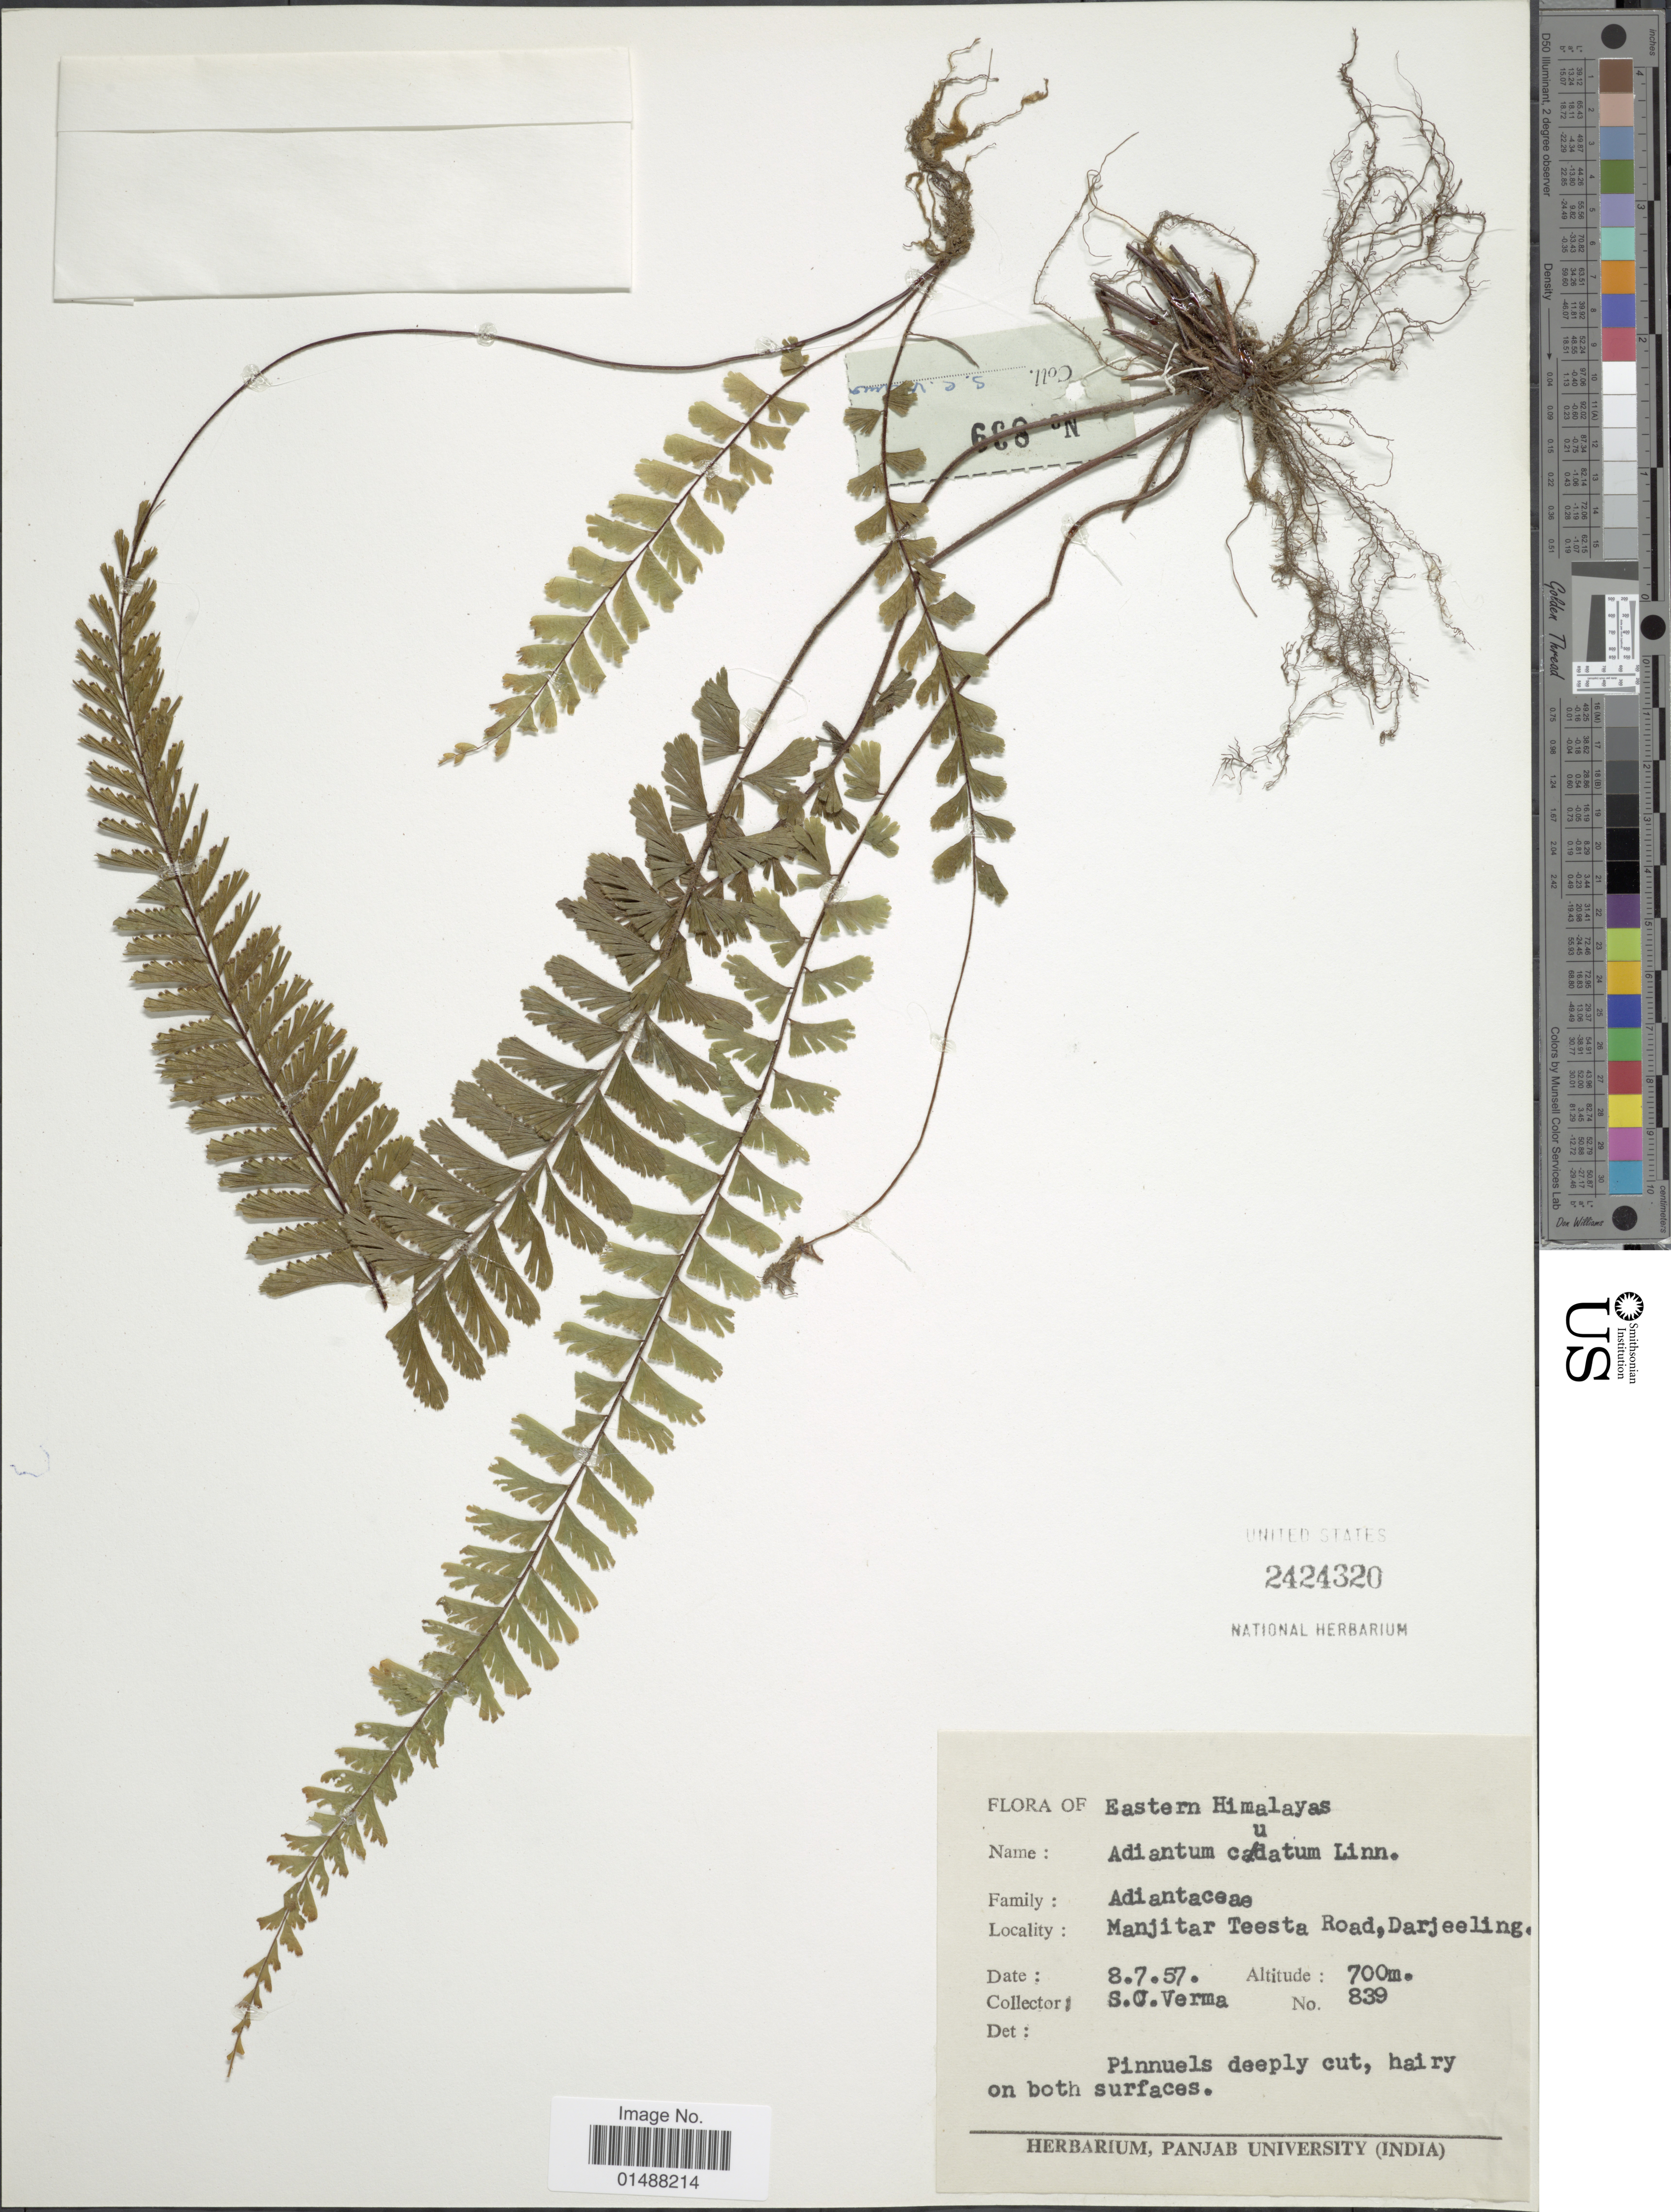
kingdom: Plantae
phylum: Tracheophyta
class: Polypodiopsida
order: Polypodiales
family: Pteridaceae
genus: Adiantum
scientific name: Adiantum caudatum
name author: L.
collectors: S. Verma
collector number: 839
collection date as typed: Transcribed d/m/y: 8/7/57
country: India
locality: Eastern Himalayas, Manjitar Teesta road, Darjeeling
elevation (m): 700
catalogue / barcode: US 2424320